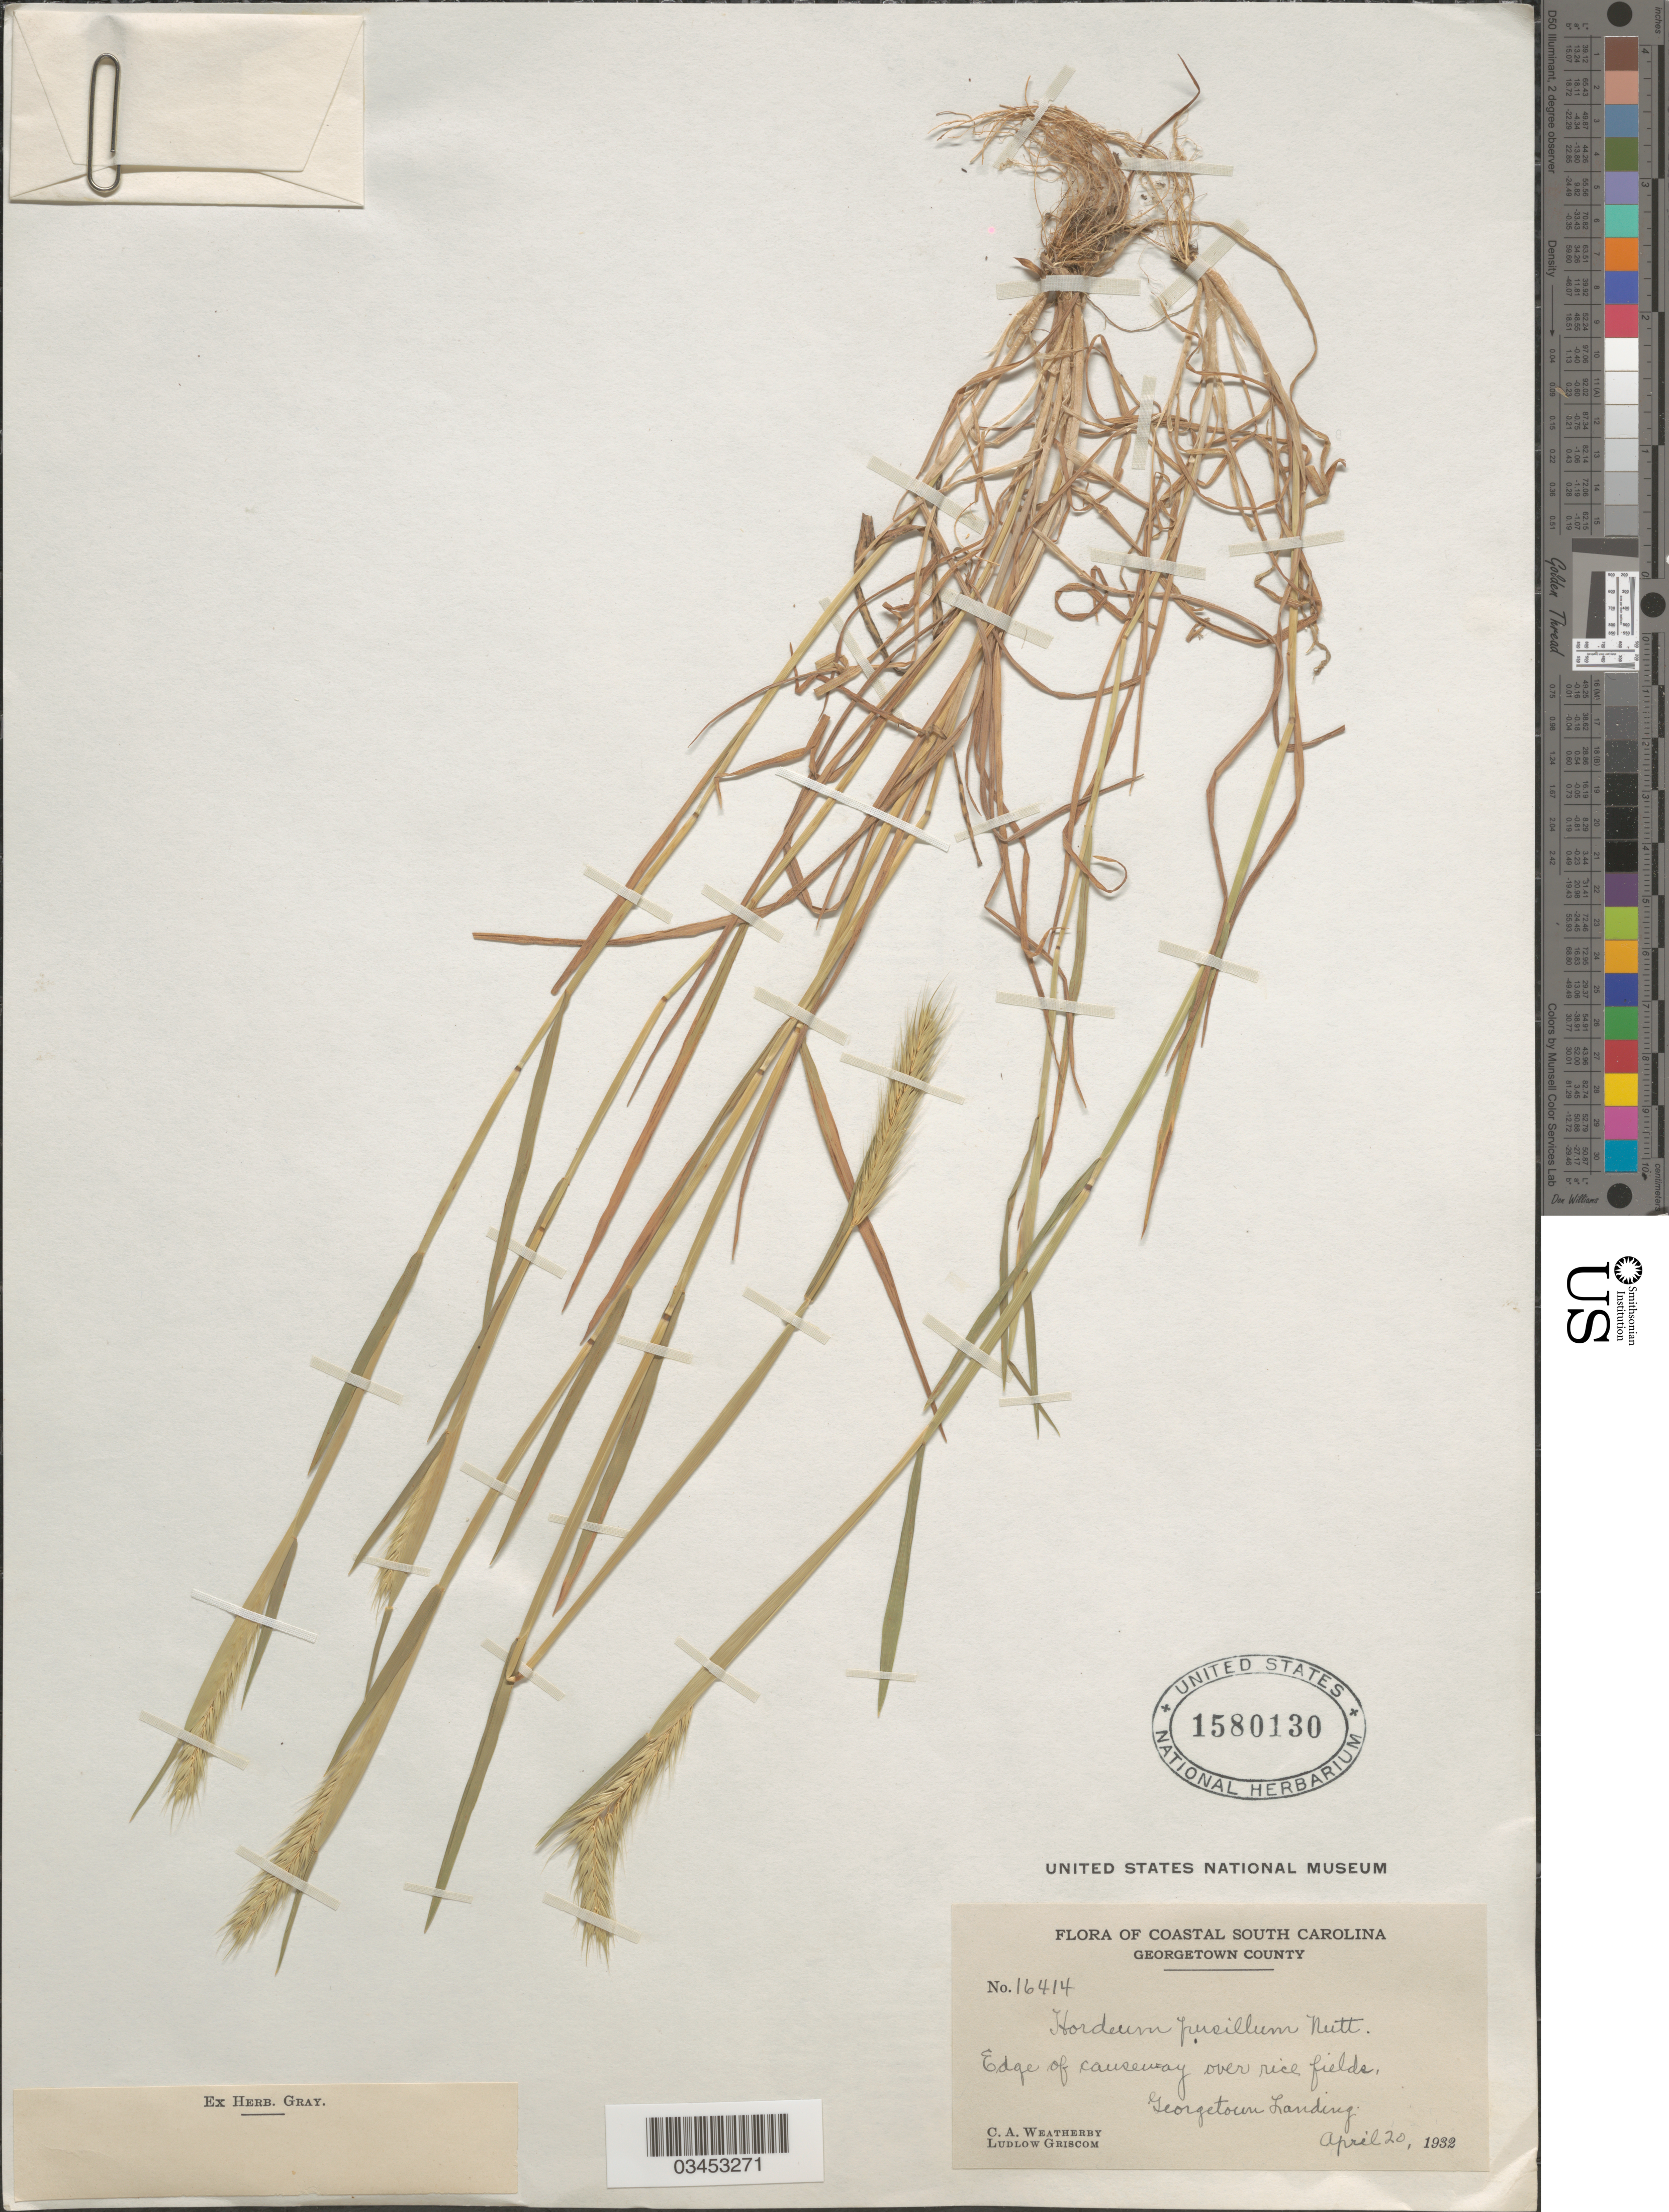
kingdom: Plantae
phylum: Tracheophyta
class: Liliopsida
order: Poales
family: Poaceae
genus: Hordeum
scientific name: Hordeum pusillum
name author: Nutt.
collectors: C. A. Weatherby & L. Griscom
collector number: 16414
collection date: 1932-04-20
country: United States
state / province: South Carolina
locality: Coastal South Carolina. Georgetown County. Edge of causeway over rice fields, Georgetown Landing.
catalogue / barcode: US 1580130